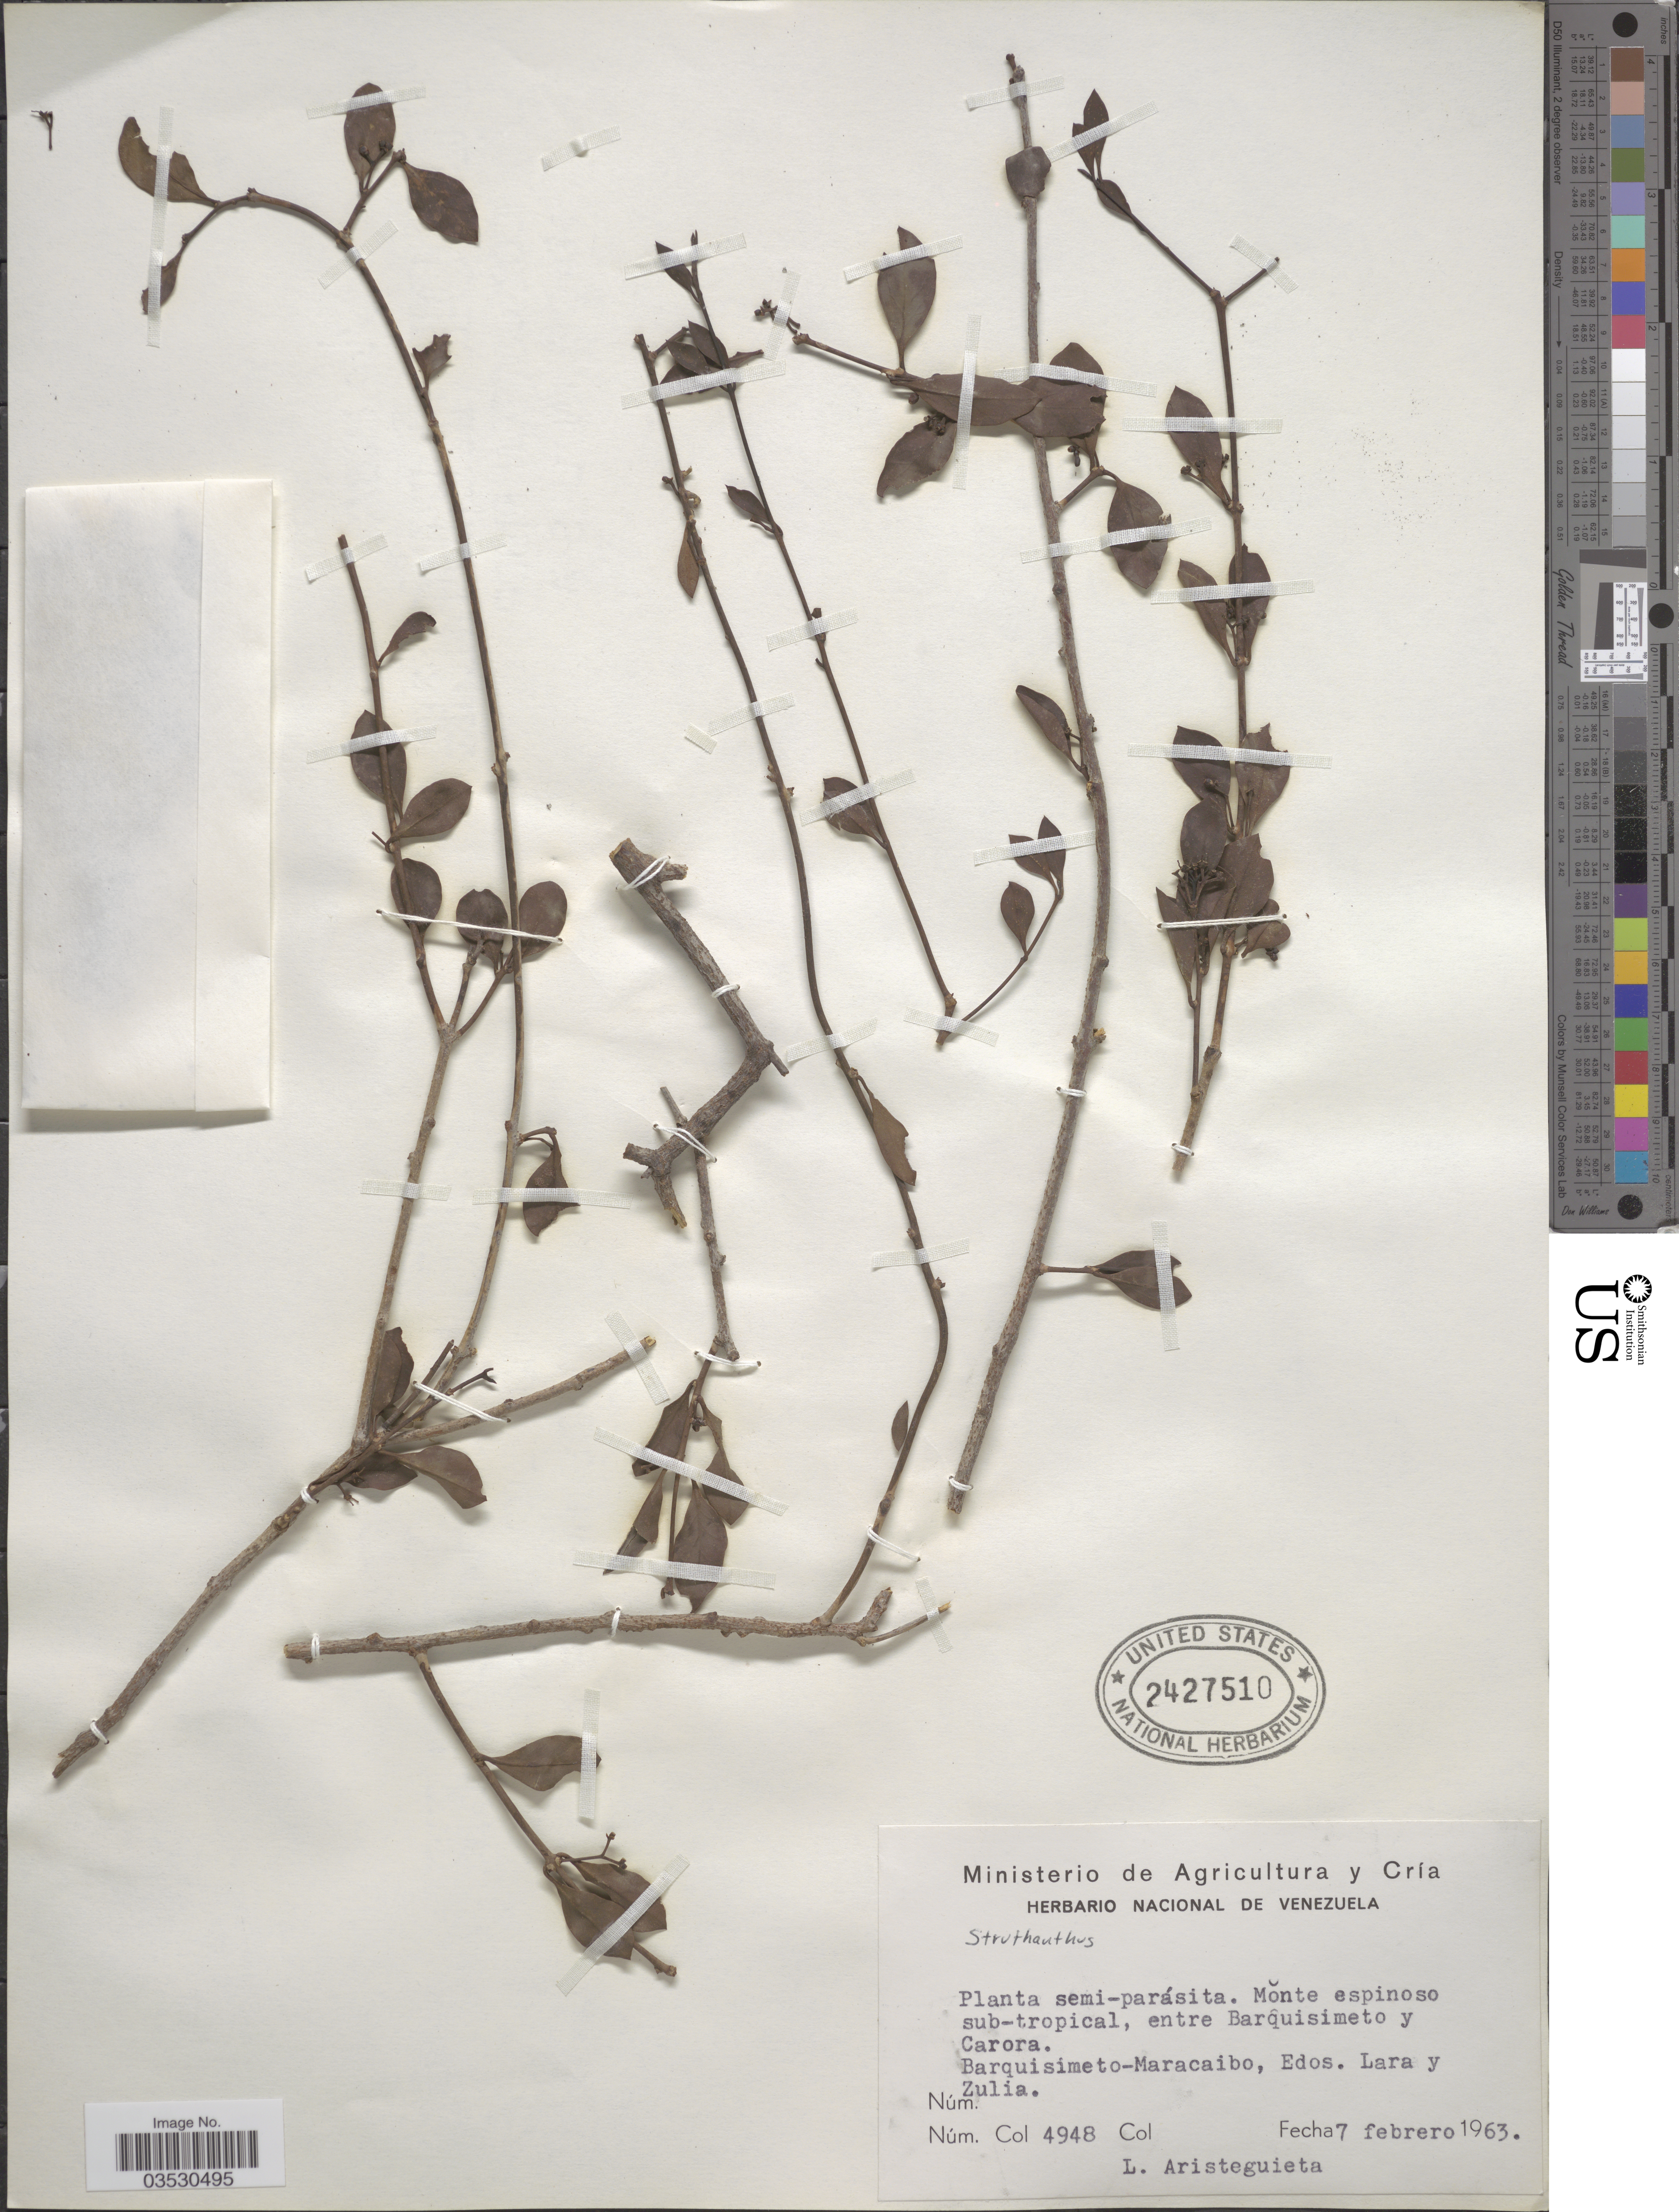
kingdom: Plantae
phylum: Tracheophyta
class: Magnoliopsida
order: Santalales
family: Loranthaceae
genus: Struthanthus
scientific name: Struthanthus sp.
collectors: L. Aristeguieta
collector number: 4948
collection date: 1963-02-07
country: Venezuela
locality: Entre Barquisimeto y Carora. Barquisimeto-Maracaibo, Edos. Lara y Zulia.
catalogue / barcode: US 2427510